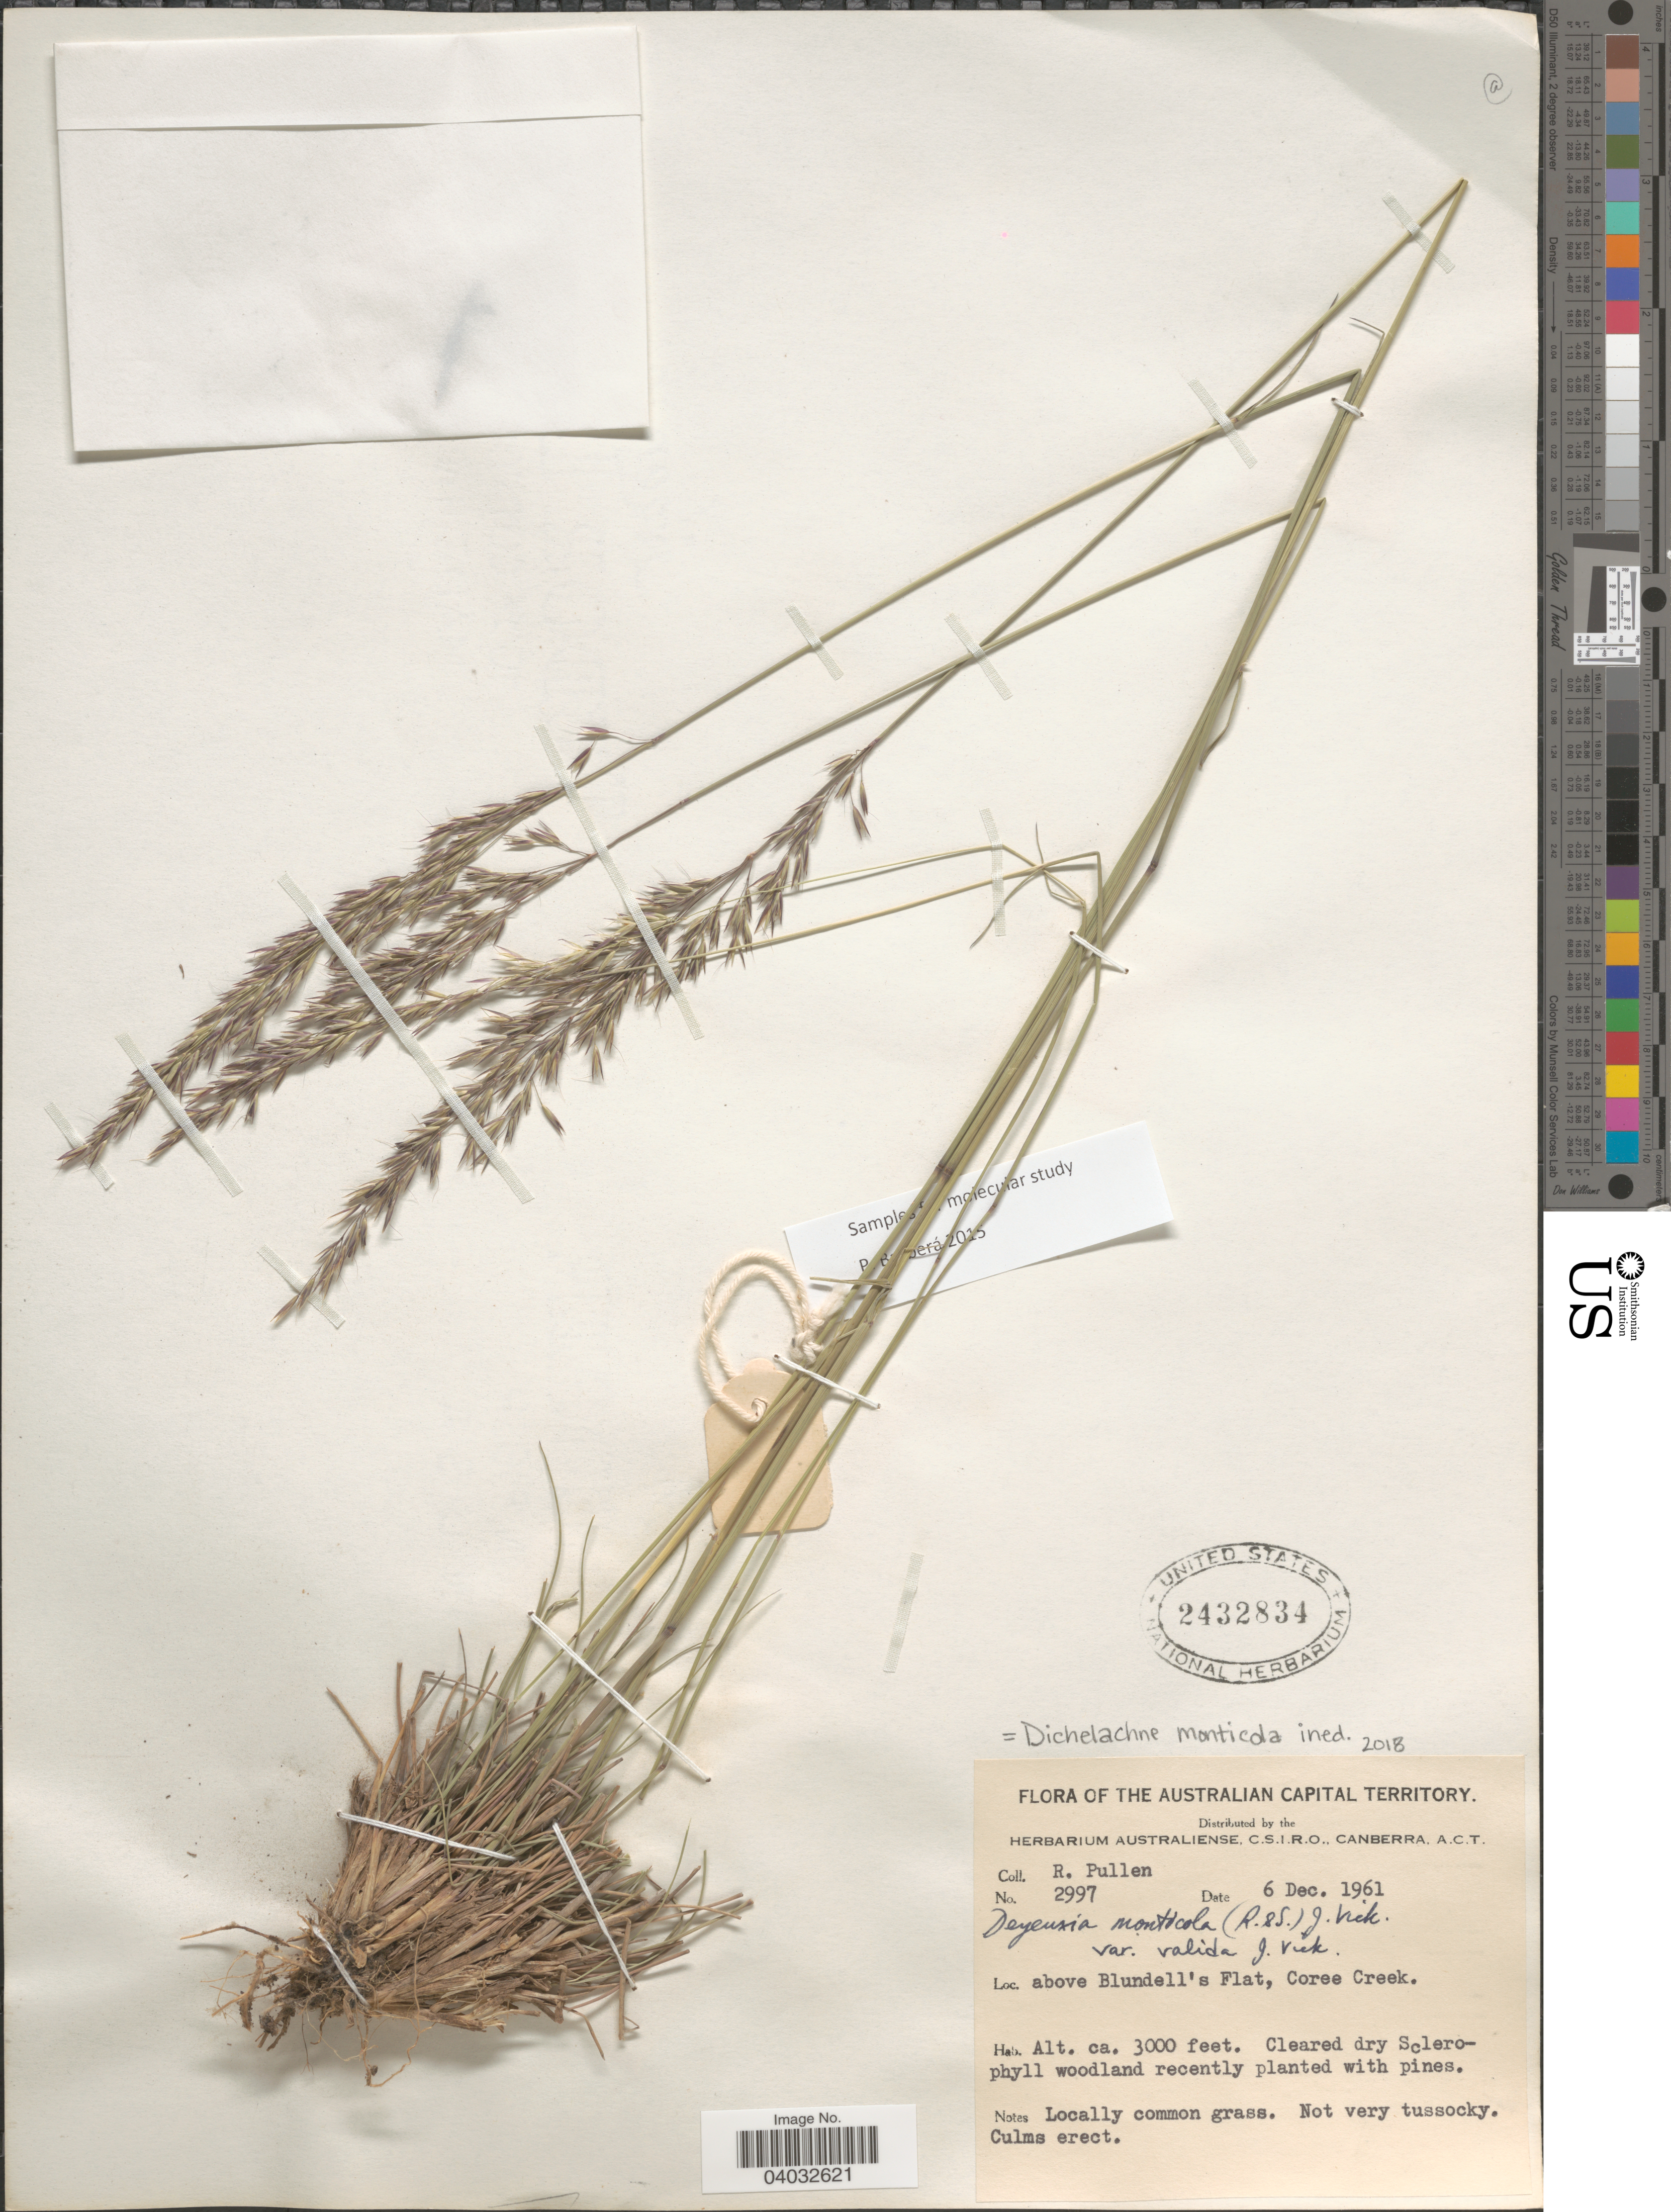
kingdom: Plantae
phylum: Tracheophyta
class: Liliopsida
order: Poales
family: Poaceae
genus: Dichelachne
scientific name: Dichelachne monticola ined.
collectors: R. Pullen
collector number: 2997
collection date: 1961-12-06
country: Australia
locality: Australian Capital Territory. Above Blundell's Flat, Coree Creek.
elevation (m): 914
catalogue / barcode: US 2432834